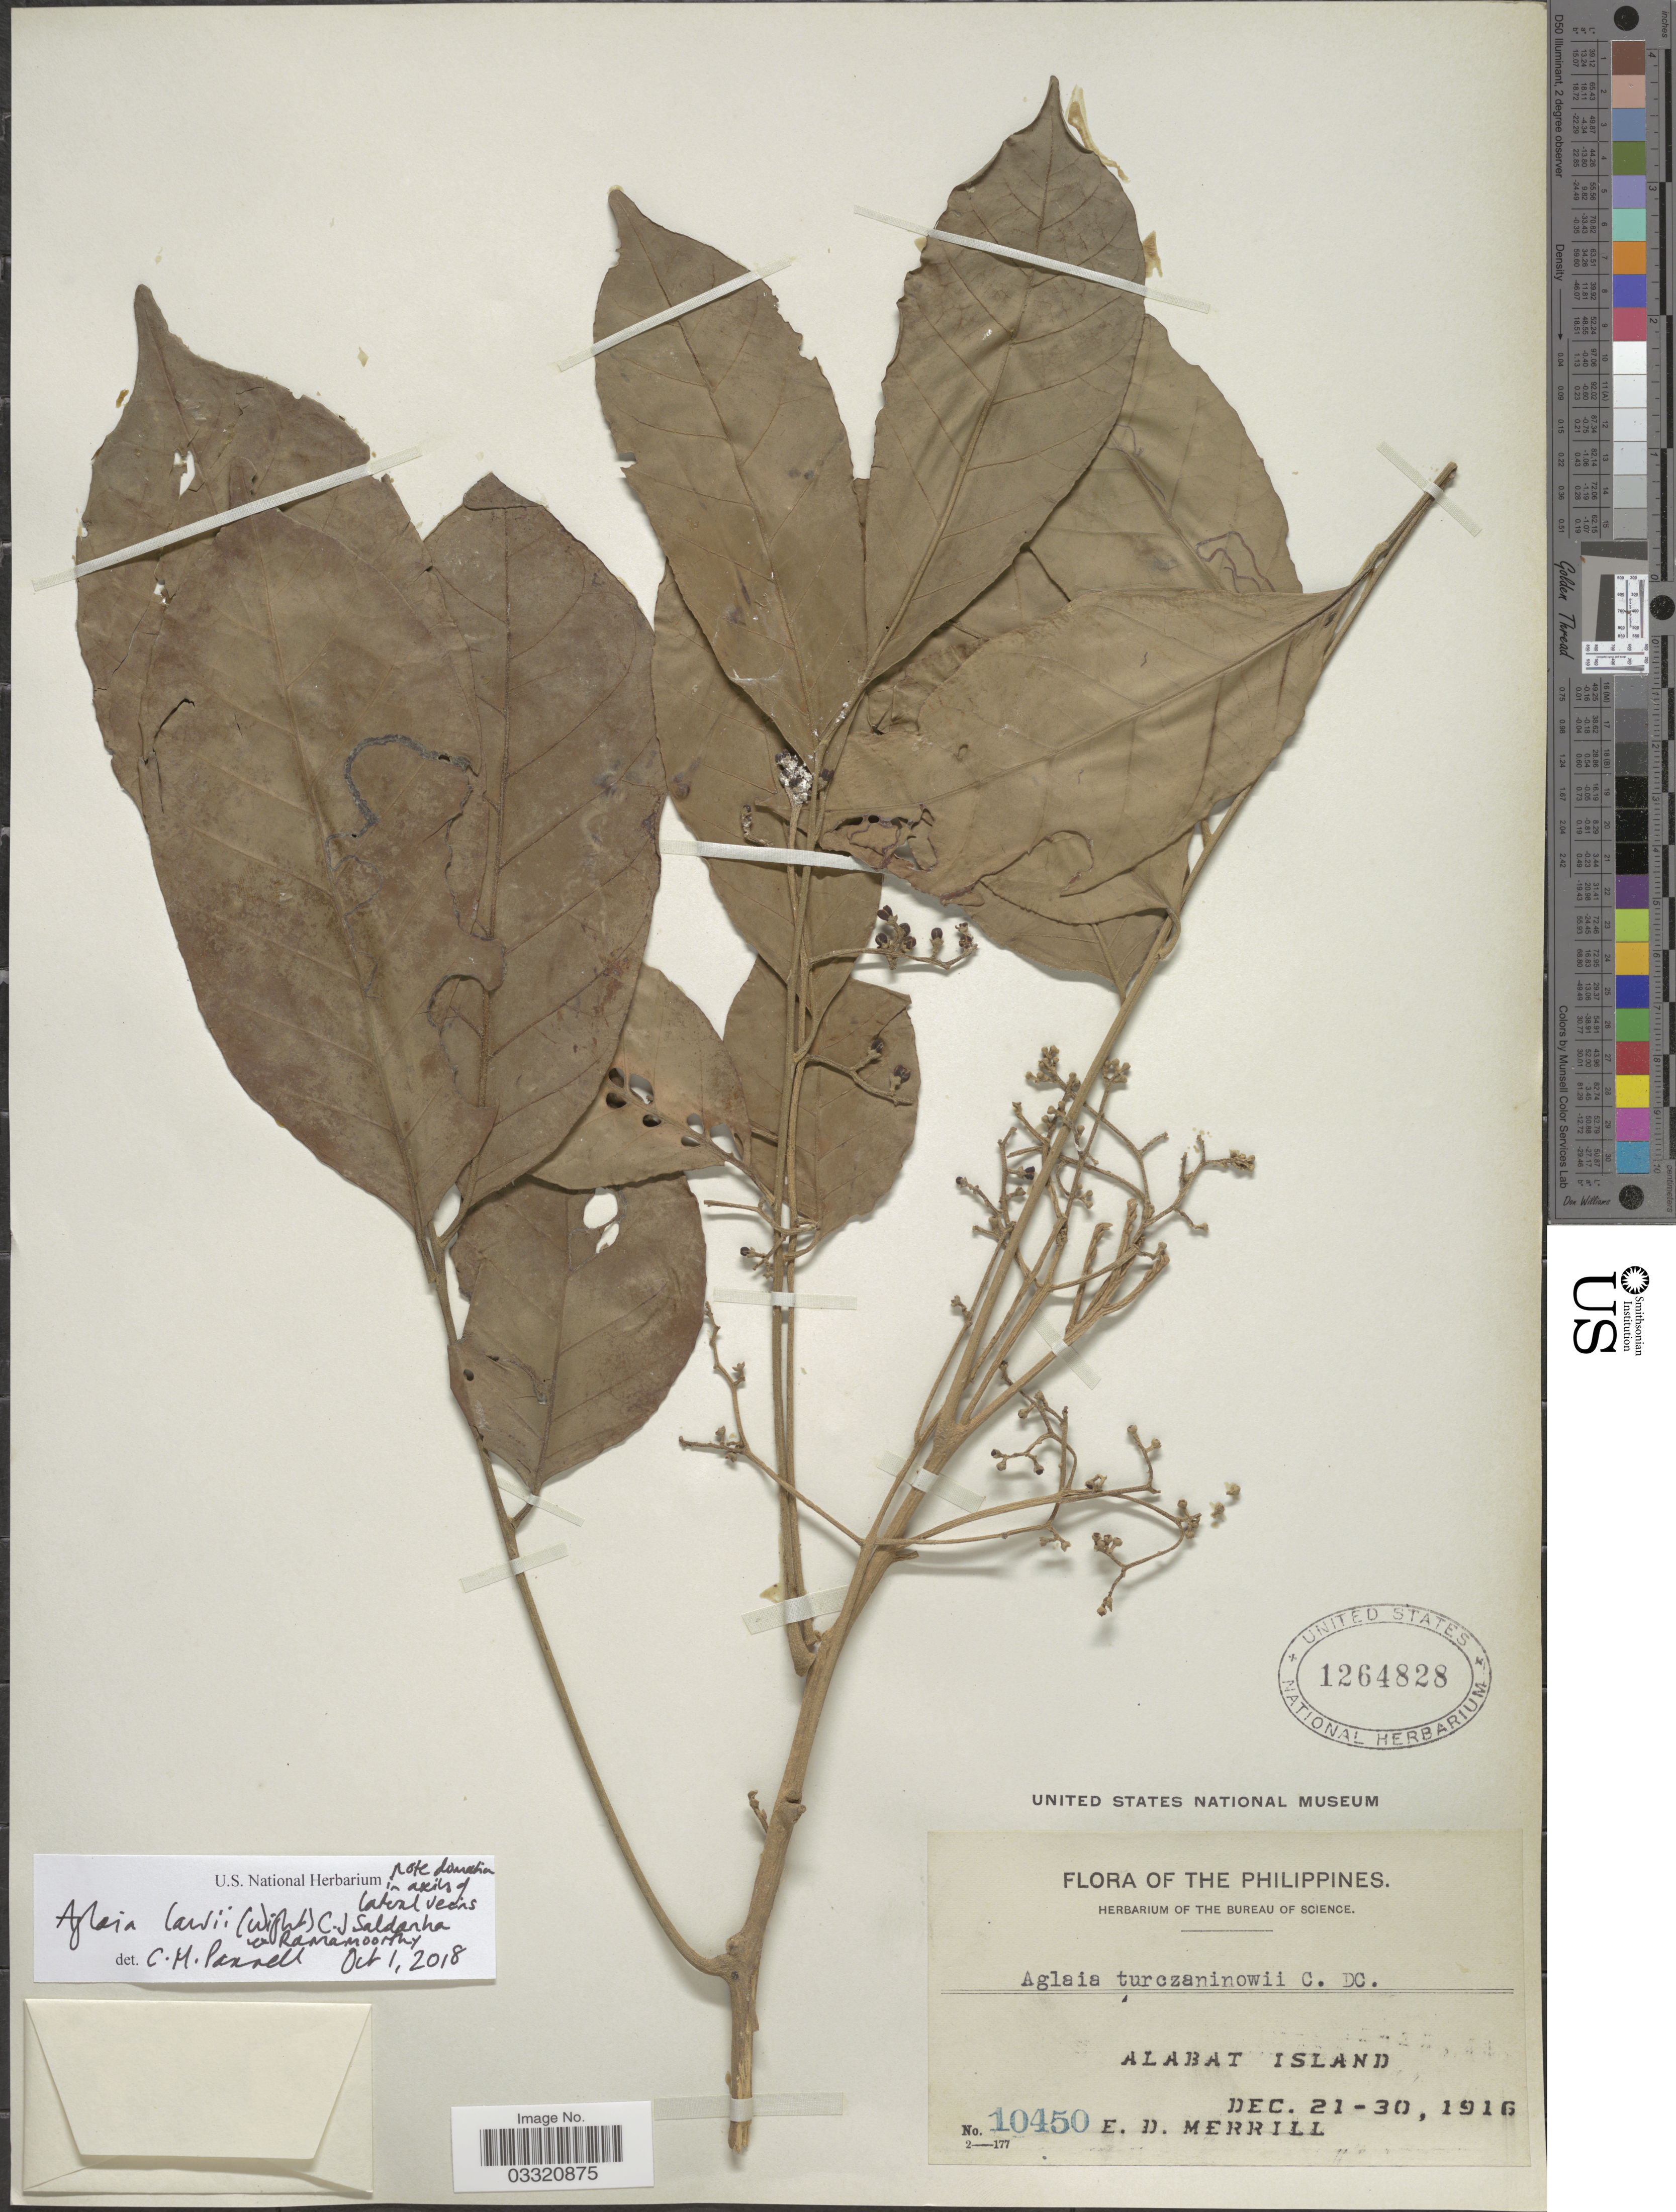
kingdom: Plantae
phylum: Tracheophyta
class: Magnoliopsida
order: Sapindales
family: Meliaceae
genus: Aglaia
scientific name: Aglaia lawii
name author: (Wight) C.J. Saldanha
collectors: E. D. Merrill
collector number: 10450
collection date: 1916-12-21/1916-12-30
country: Philippines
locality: Alabat Island.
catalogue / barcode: US 1264828